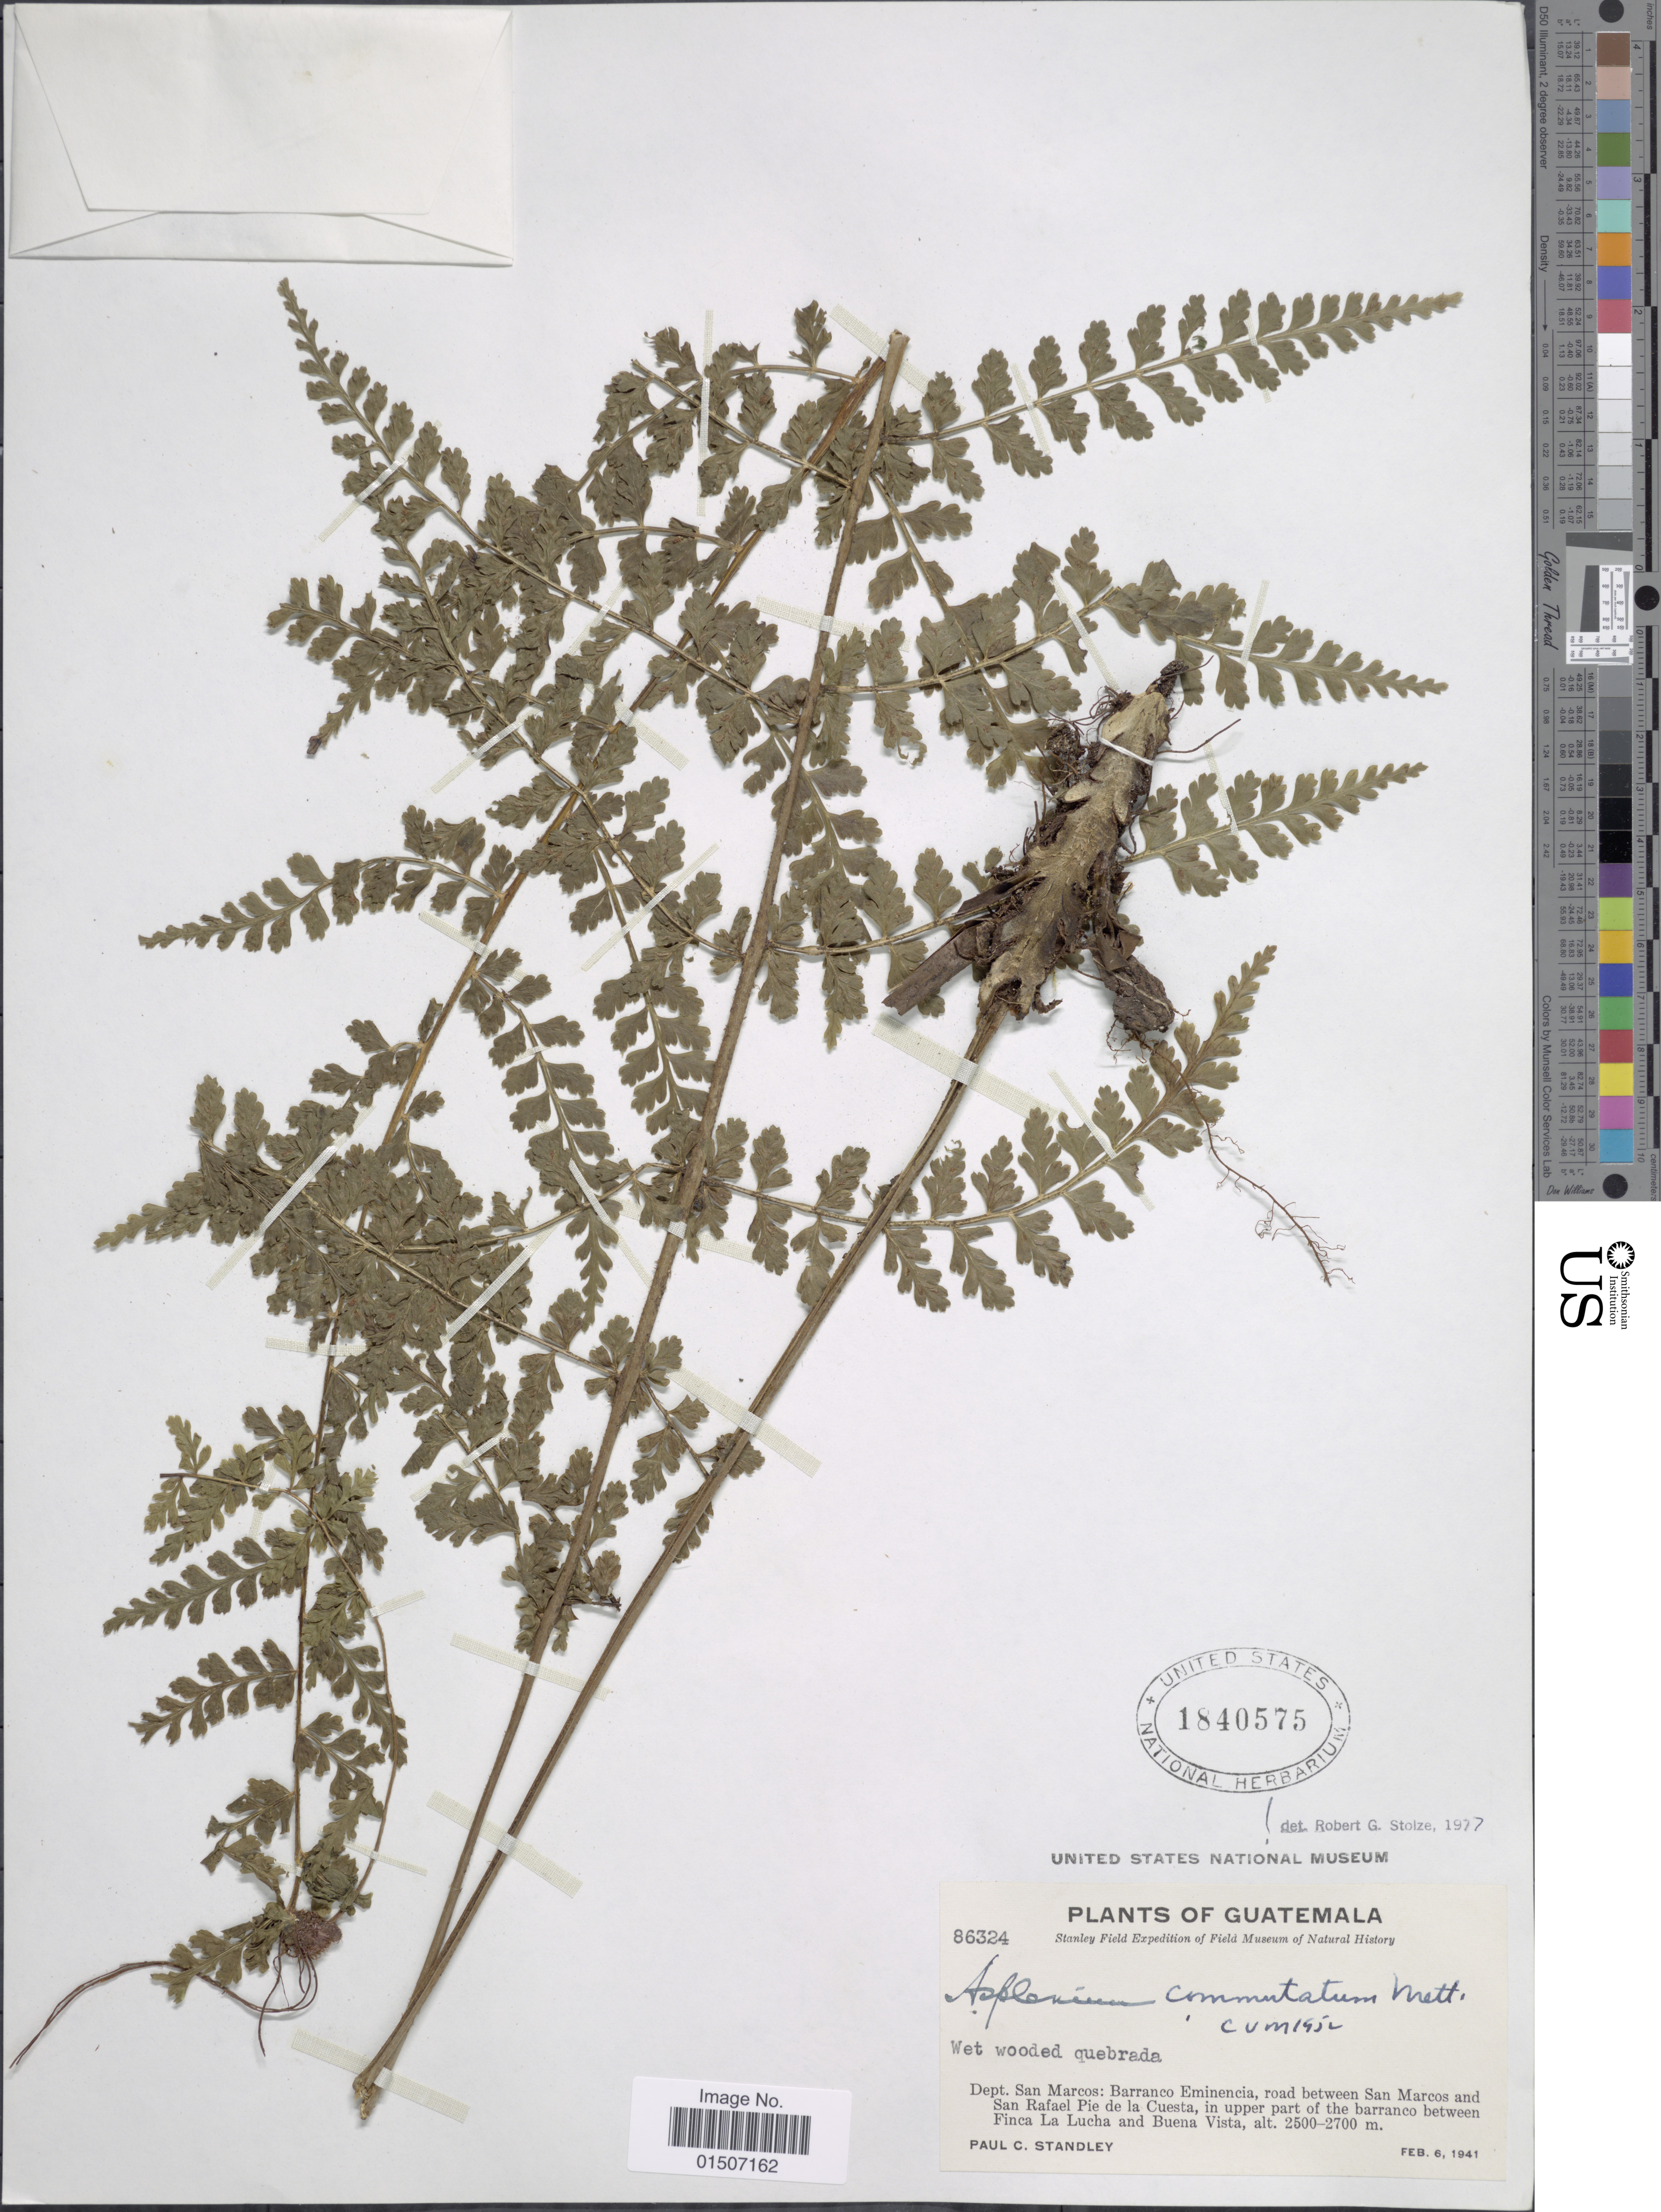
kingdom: Plantae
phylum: Tracheophyta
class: Polypodiopsida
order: Polypodiales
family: Aspleniaceae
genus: Asplenium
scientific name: Asplenium myapteron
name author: Fée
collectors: P. C. Standley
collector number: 86324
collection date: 1941-02-06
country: Guatemala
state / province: San Marcos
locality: Dept. San Marcos: Barranco Eminencia, road between San Marcos and San Rafael Pie de la Cuesta, in upper part of the barranco between Finca La Lucha and Buena Vista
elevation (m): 2500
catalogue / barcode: US 1840575